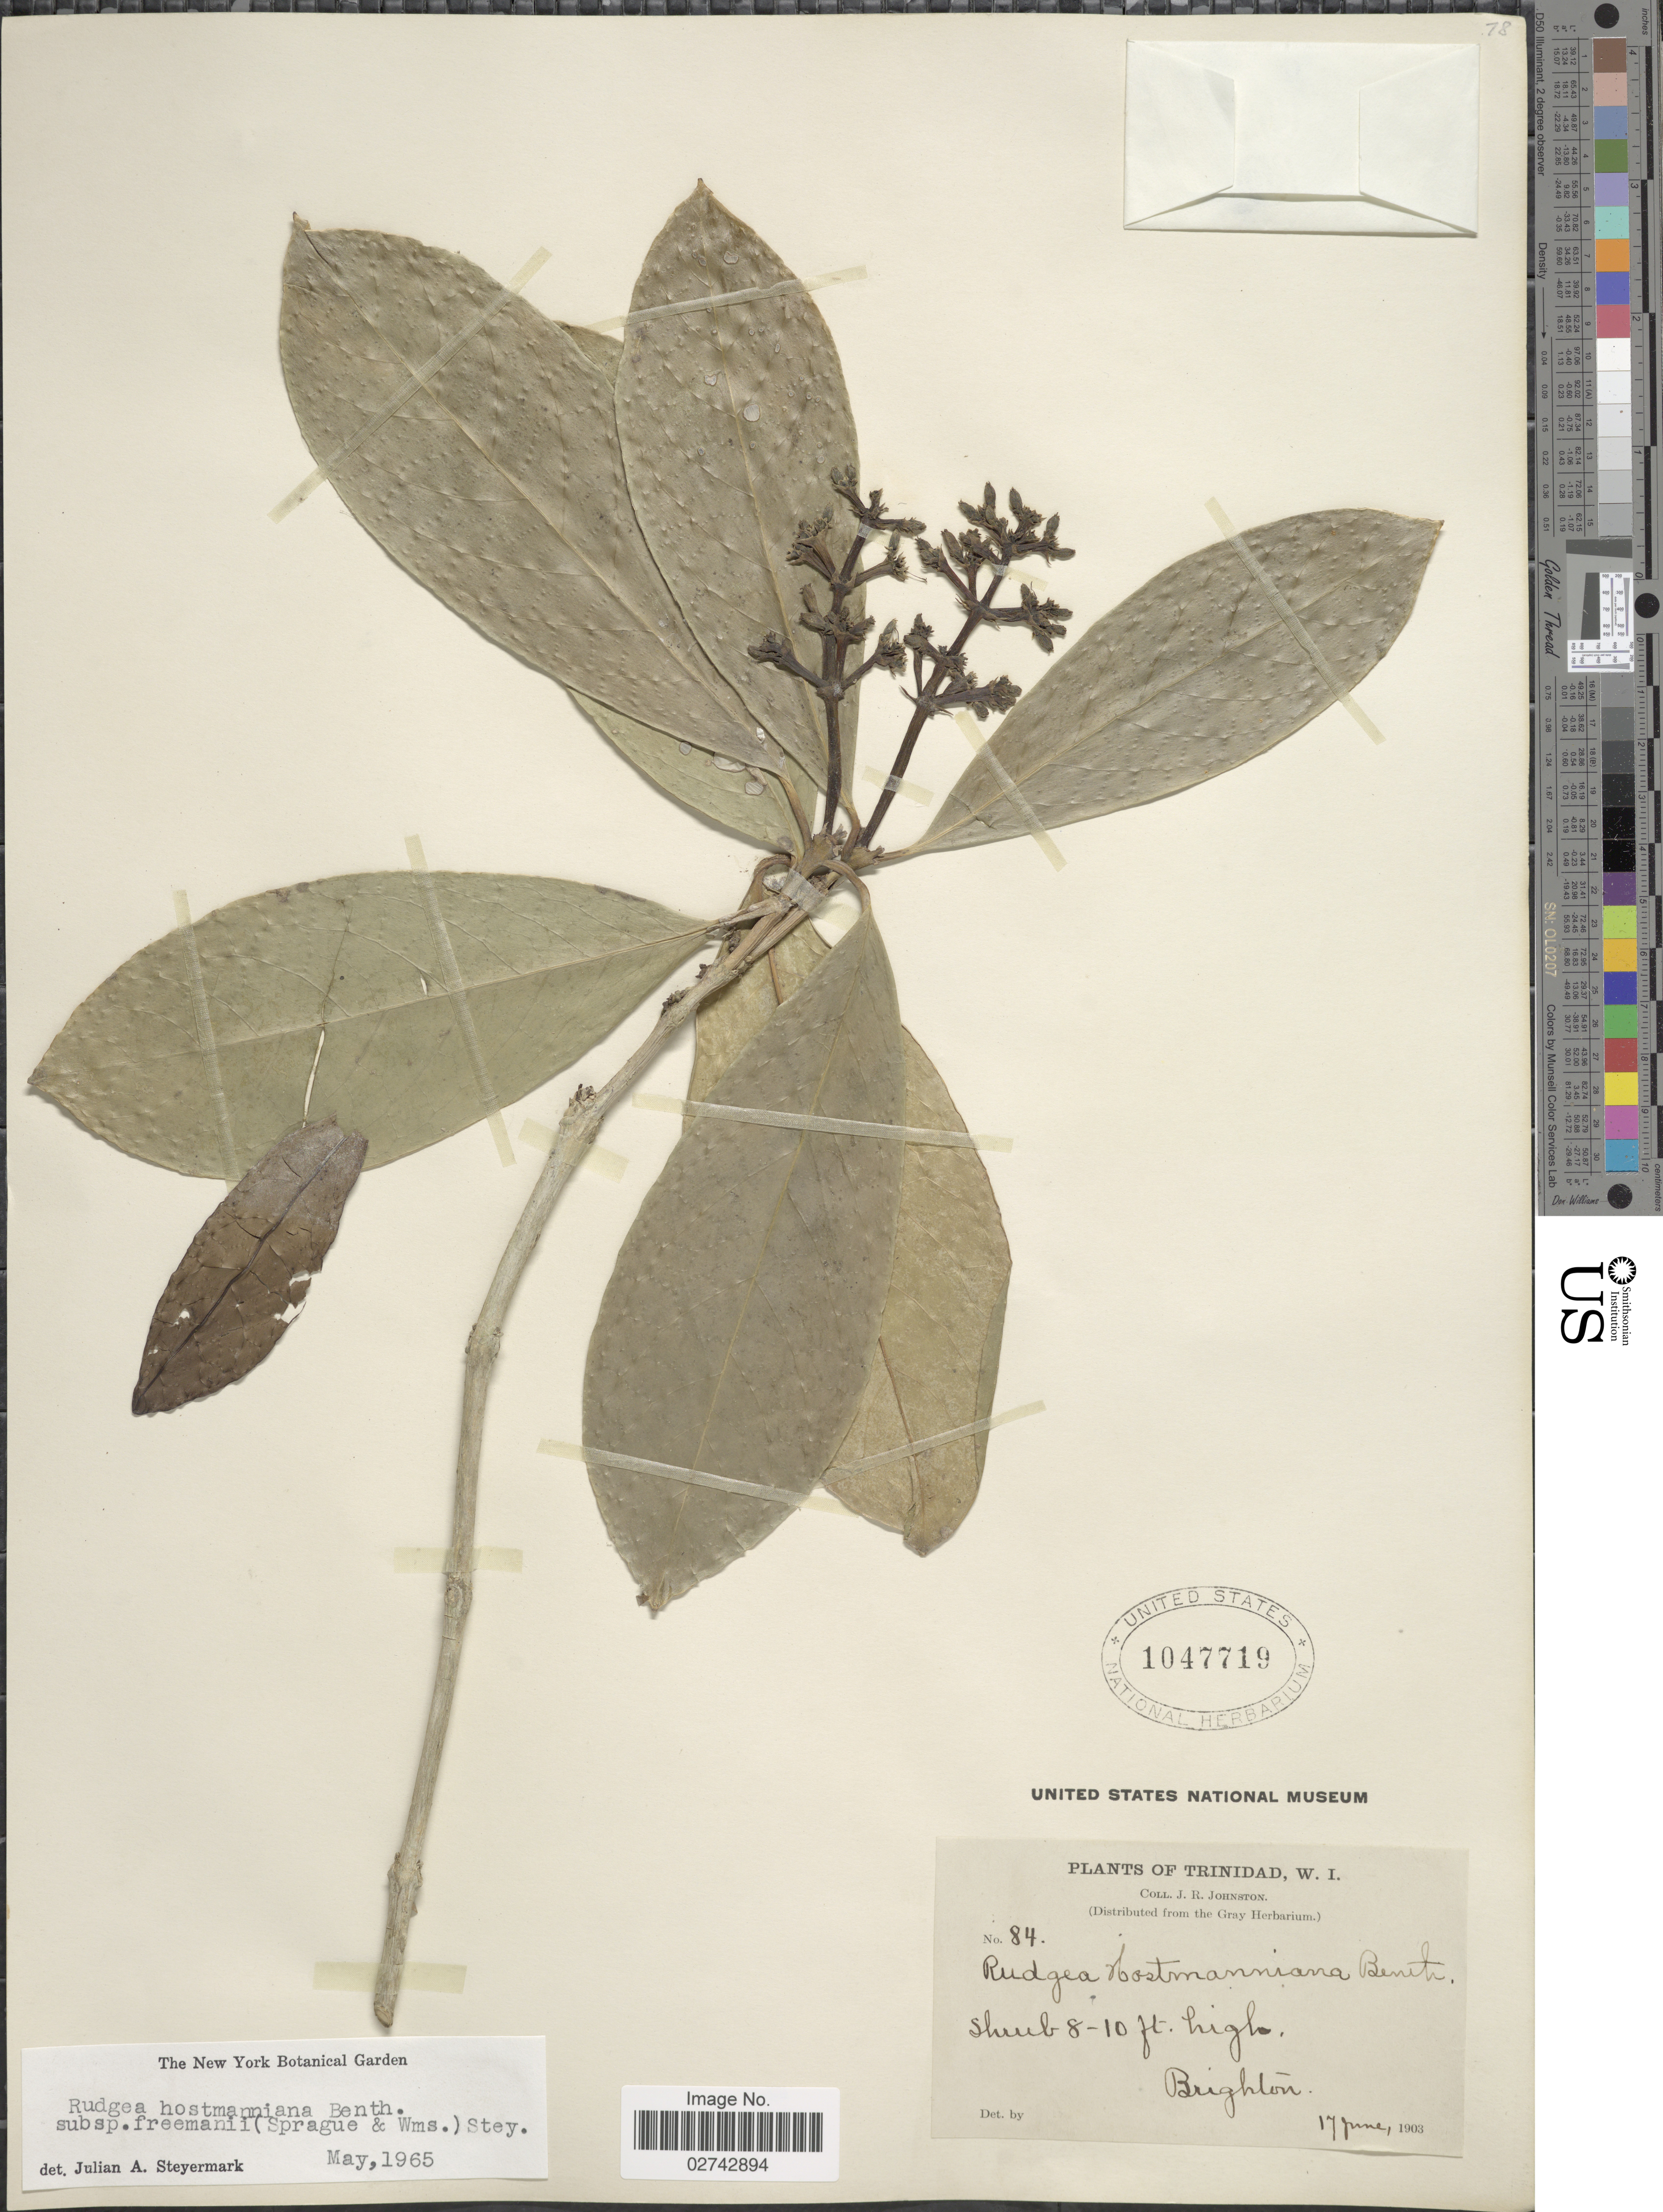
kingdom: Plantae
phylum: Tracheophyta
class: Magnoliopsida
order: Gentianales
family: Rubiaceae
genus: Rudgea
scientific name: Rudgea hostmanniana subsp. freemanii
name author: (C. Sprague & R.O. Williams ex R.O. Williams & Cheesman) Steyerm.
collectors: J. Johnston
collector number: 84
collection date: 1903-06-17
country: Trinidad and Tobago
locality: Trinidad, Brighton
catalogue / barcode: US 1047719